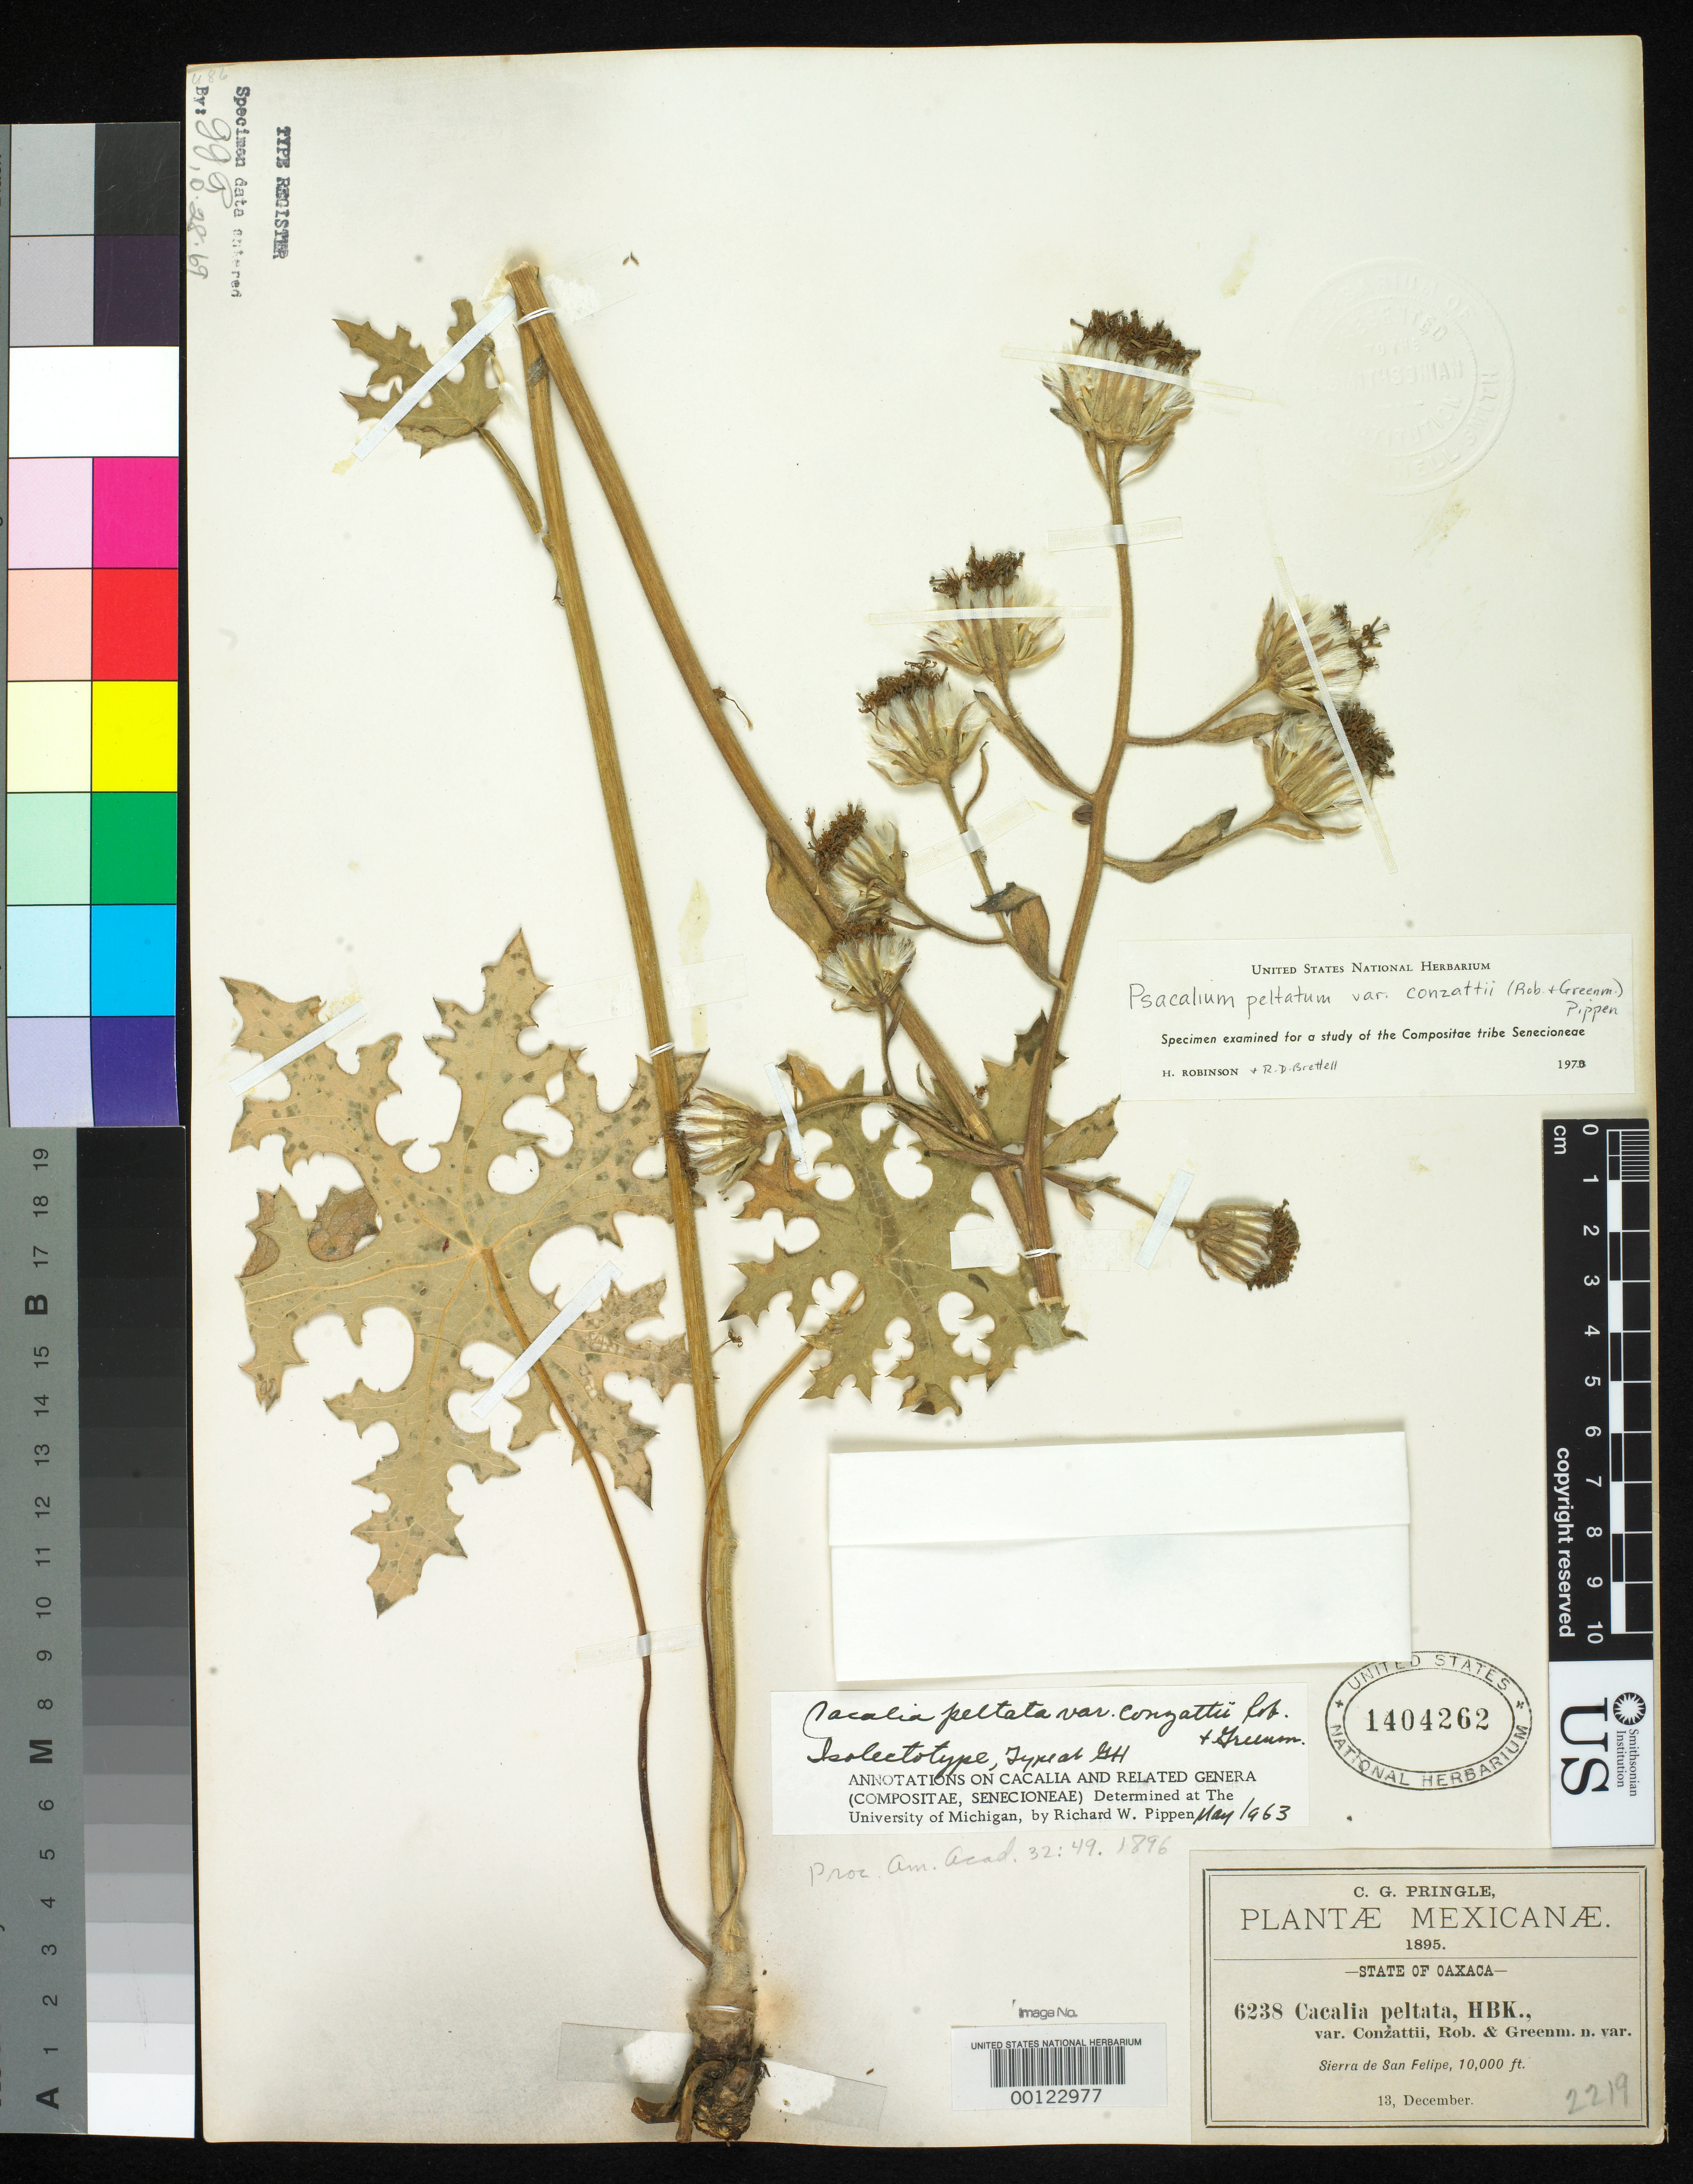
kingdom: Plantae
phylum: Tracheophyta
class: Magnoliopsida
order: Asterales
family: Asteraceae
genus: Cacalia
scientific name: Cacalia peltata var. conzattii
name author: B.L. Rob. & Greenm.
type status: Isolectotype; Isosyntype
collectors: C. G. Pringle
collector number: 6238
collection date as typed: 13 Dec 1895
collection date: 1895-12-13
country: Mexico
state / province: Oaxaca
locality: Sierra de San Felipe.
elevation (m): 3048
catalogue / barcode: US 1404262